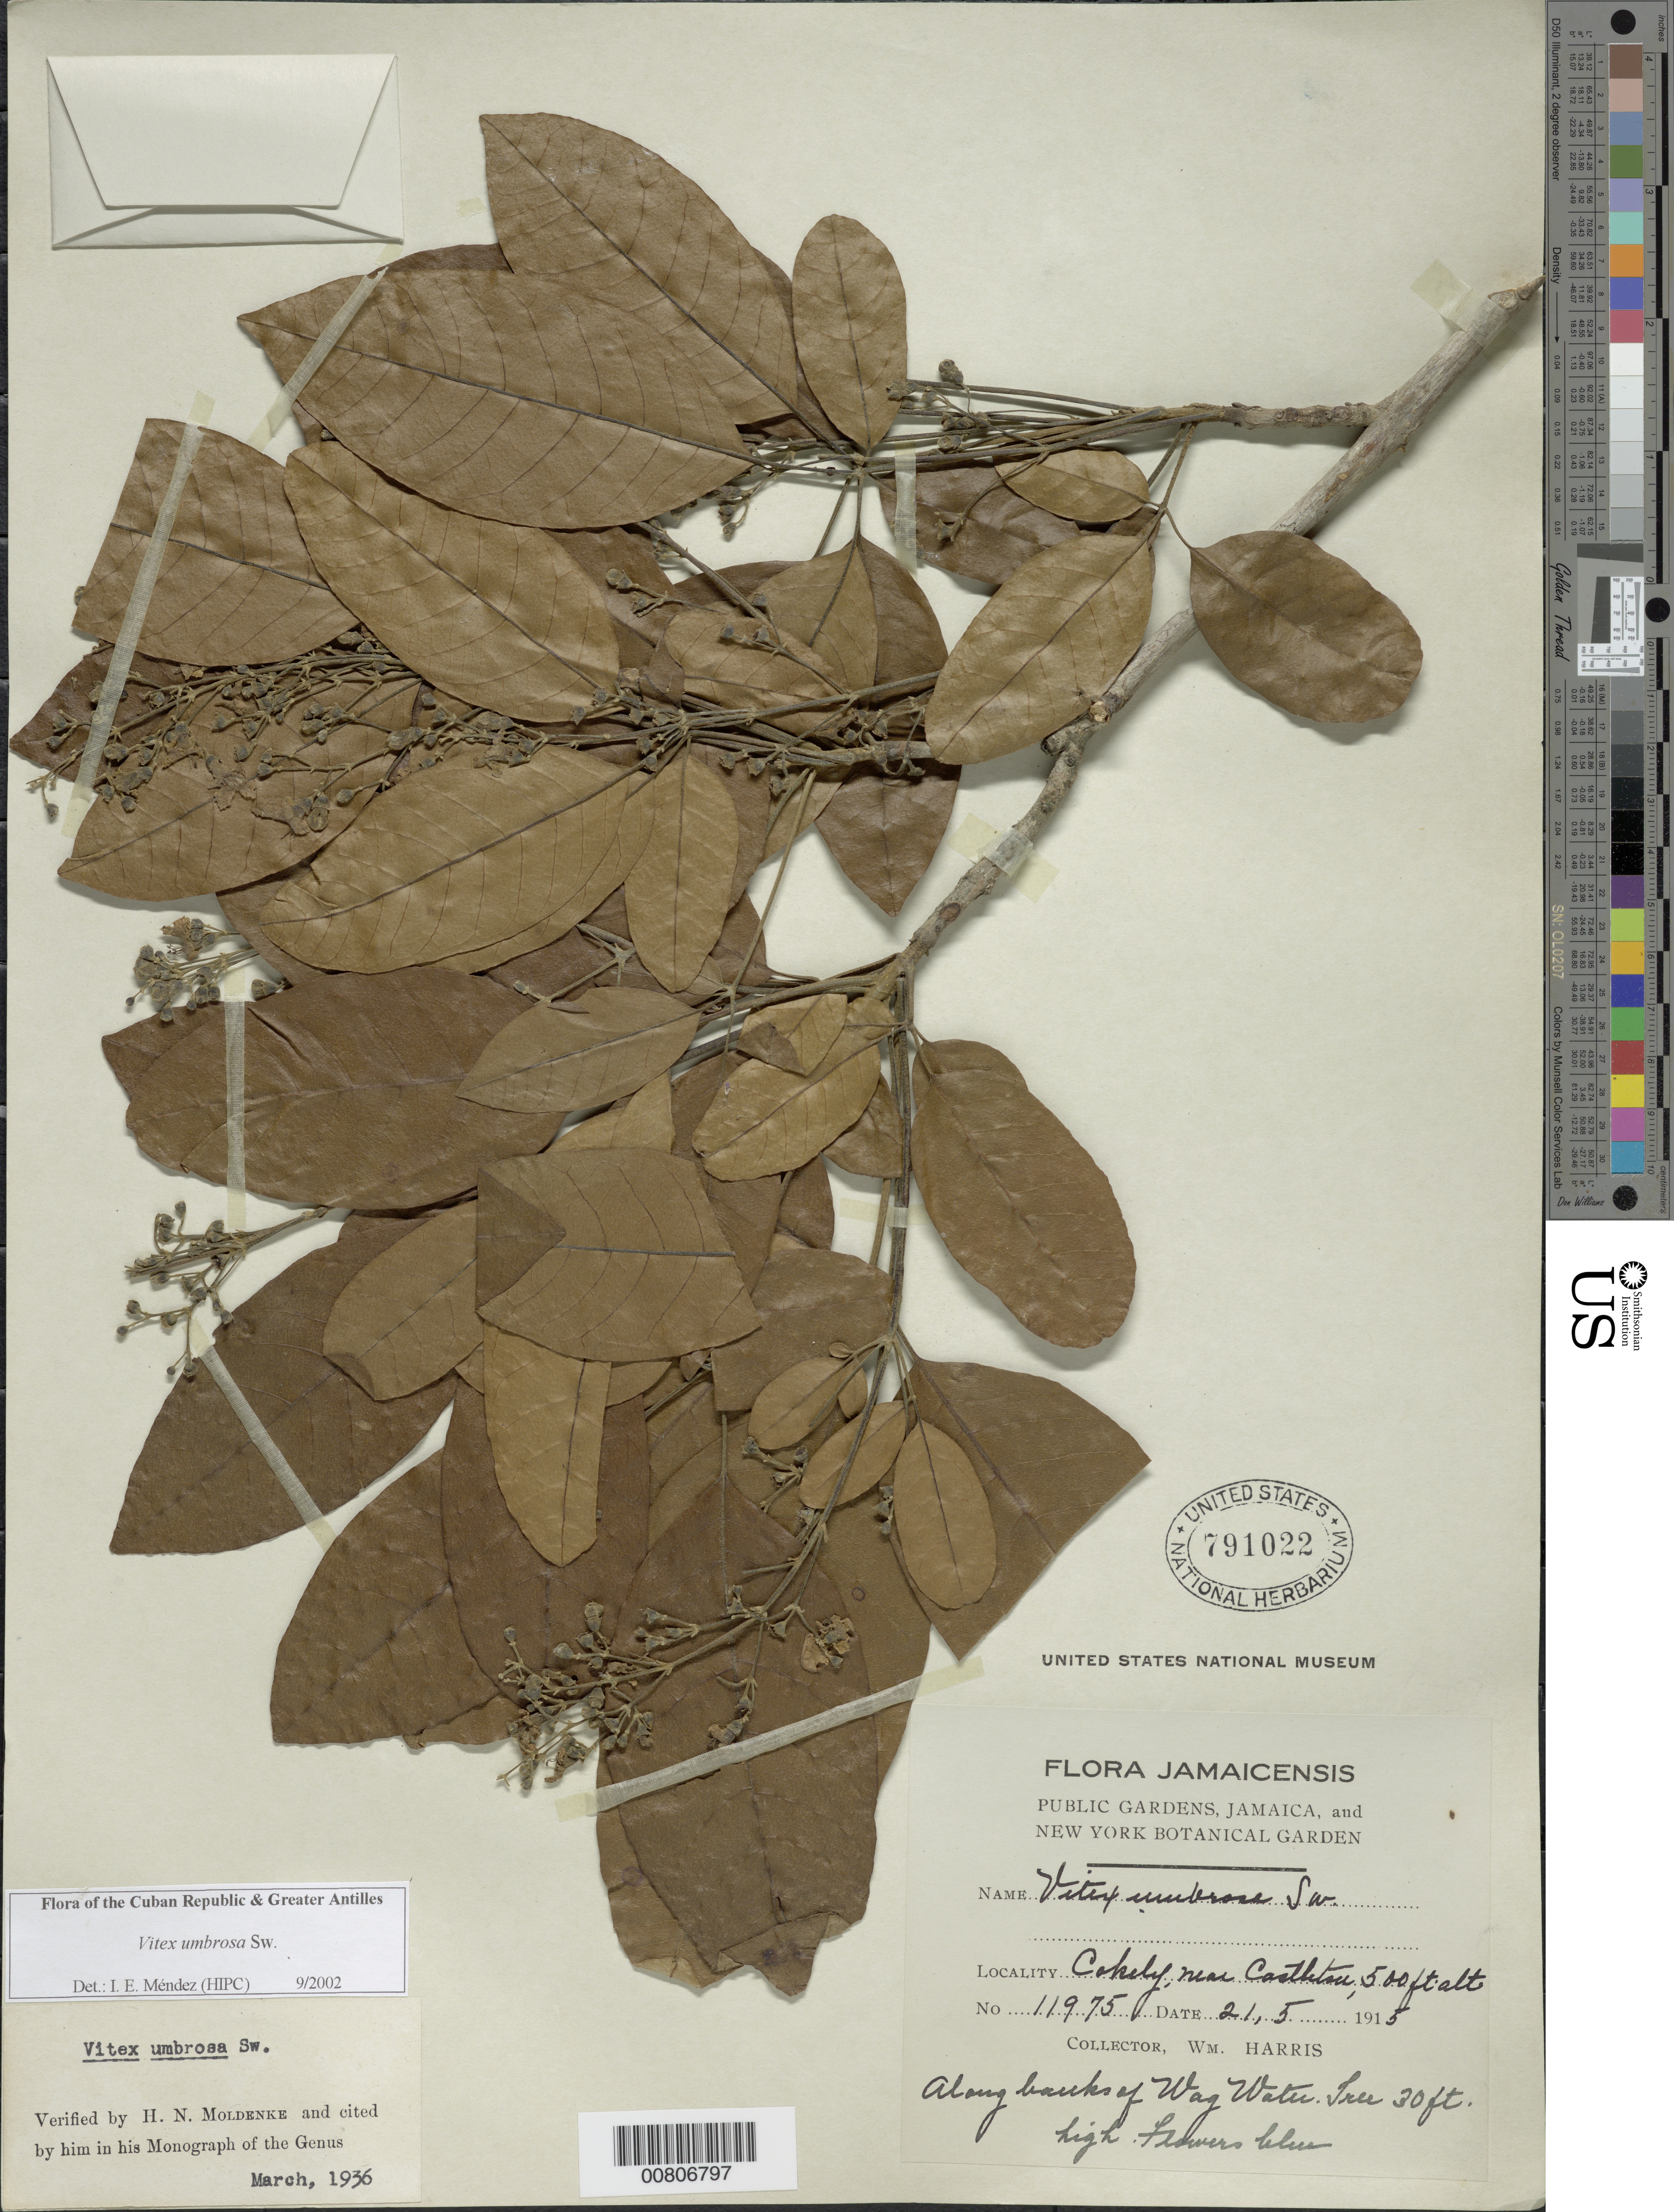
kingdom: Plantae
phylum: Tracheophyta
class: Magnoliopsida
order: Lamiales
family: Lamiaceae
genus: Vitex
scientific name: Vitex umbrosa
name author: Sw.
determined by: Méndez, Isidro E., (HIPC)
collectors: W. H. Harris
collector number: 11975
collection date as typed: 21 May 1915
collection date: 1915-05-21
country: Jamaica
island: Jamaica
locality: Cokely, near Castleton, along Wag Water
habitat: Riverbank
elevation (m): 152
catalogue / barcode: US 791022